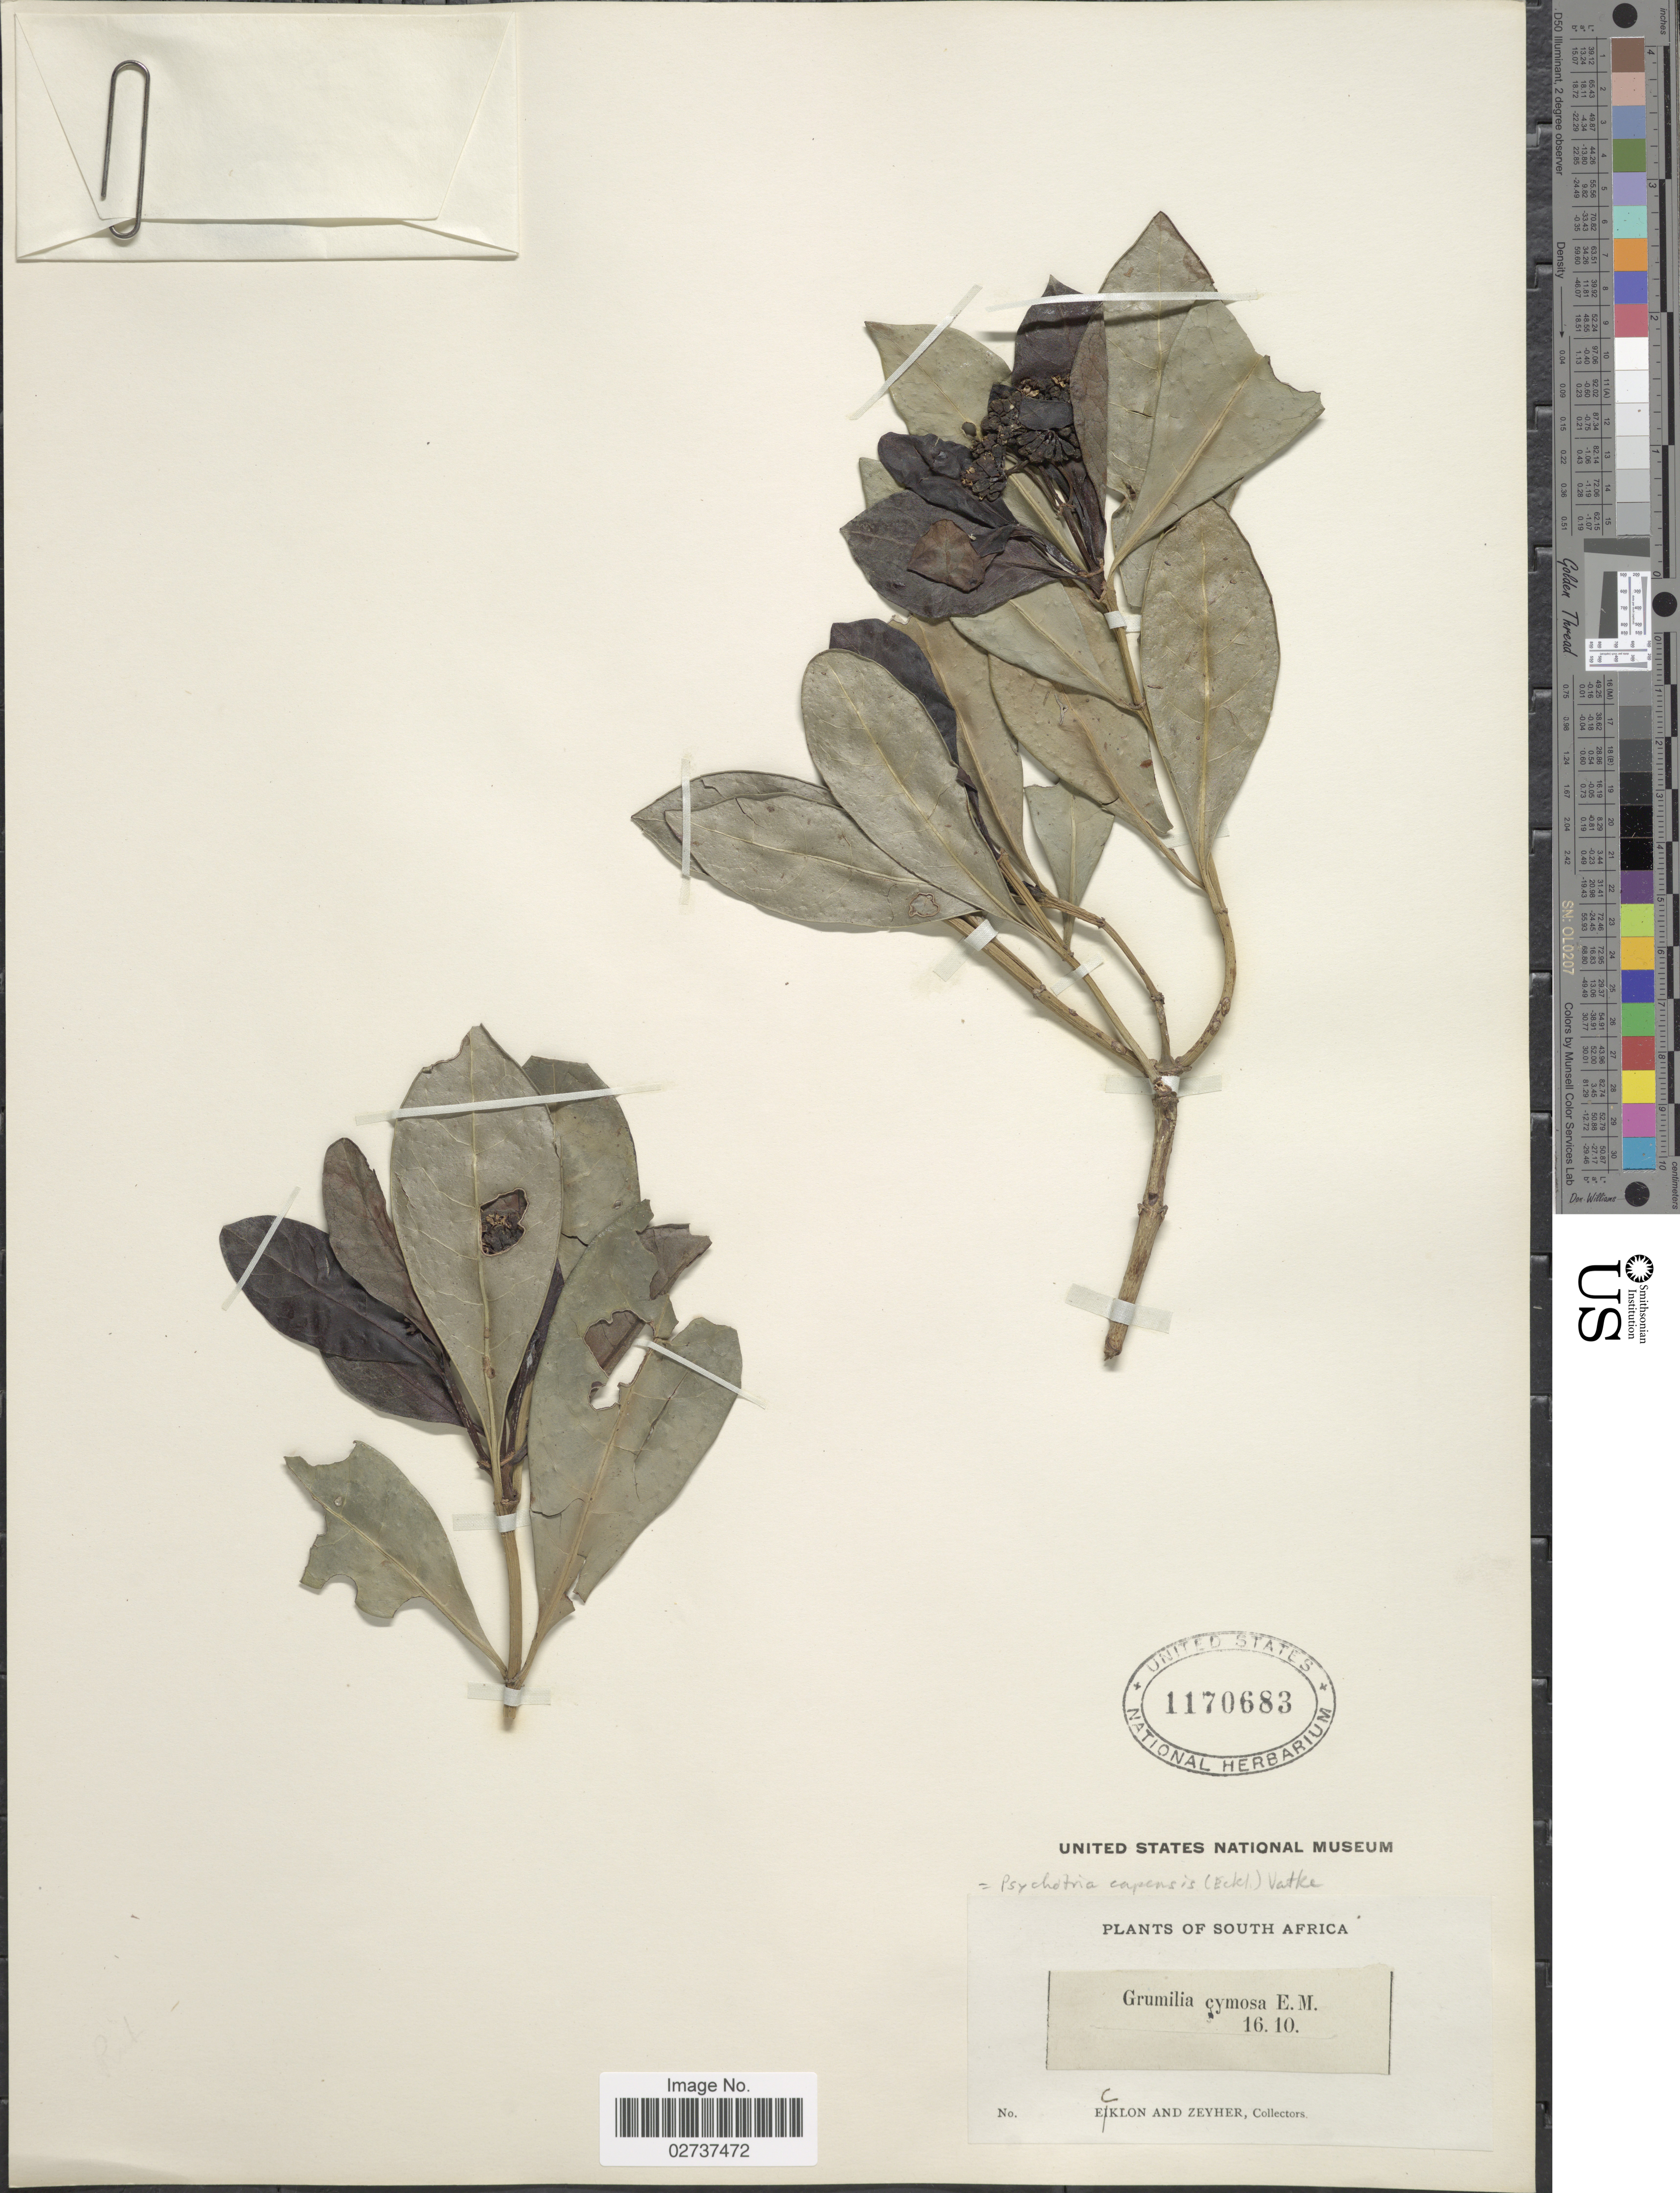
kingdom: Plantae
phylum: Tracheophyta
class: Magnoliopsida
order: Gentianales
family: Rubiaceae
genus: Psychotria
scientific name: Psychotria capensis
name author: (Eckl.) Vatke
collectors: -. Ecklon & -. Zeyher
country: South Africa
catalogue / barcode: US 1170683